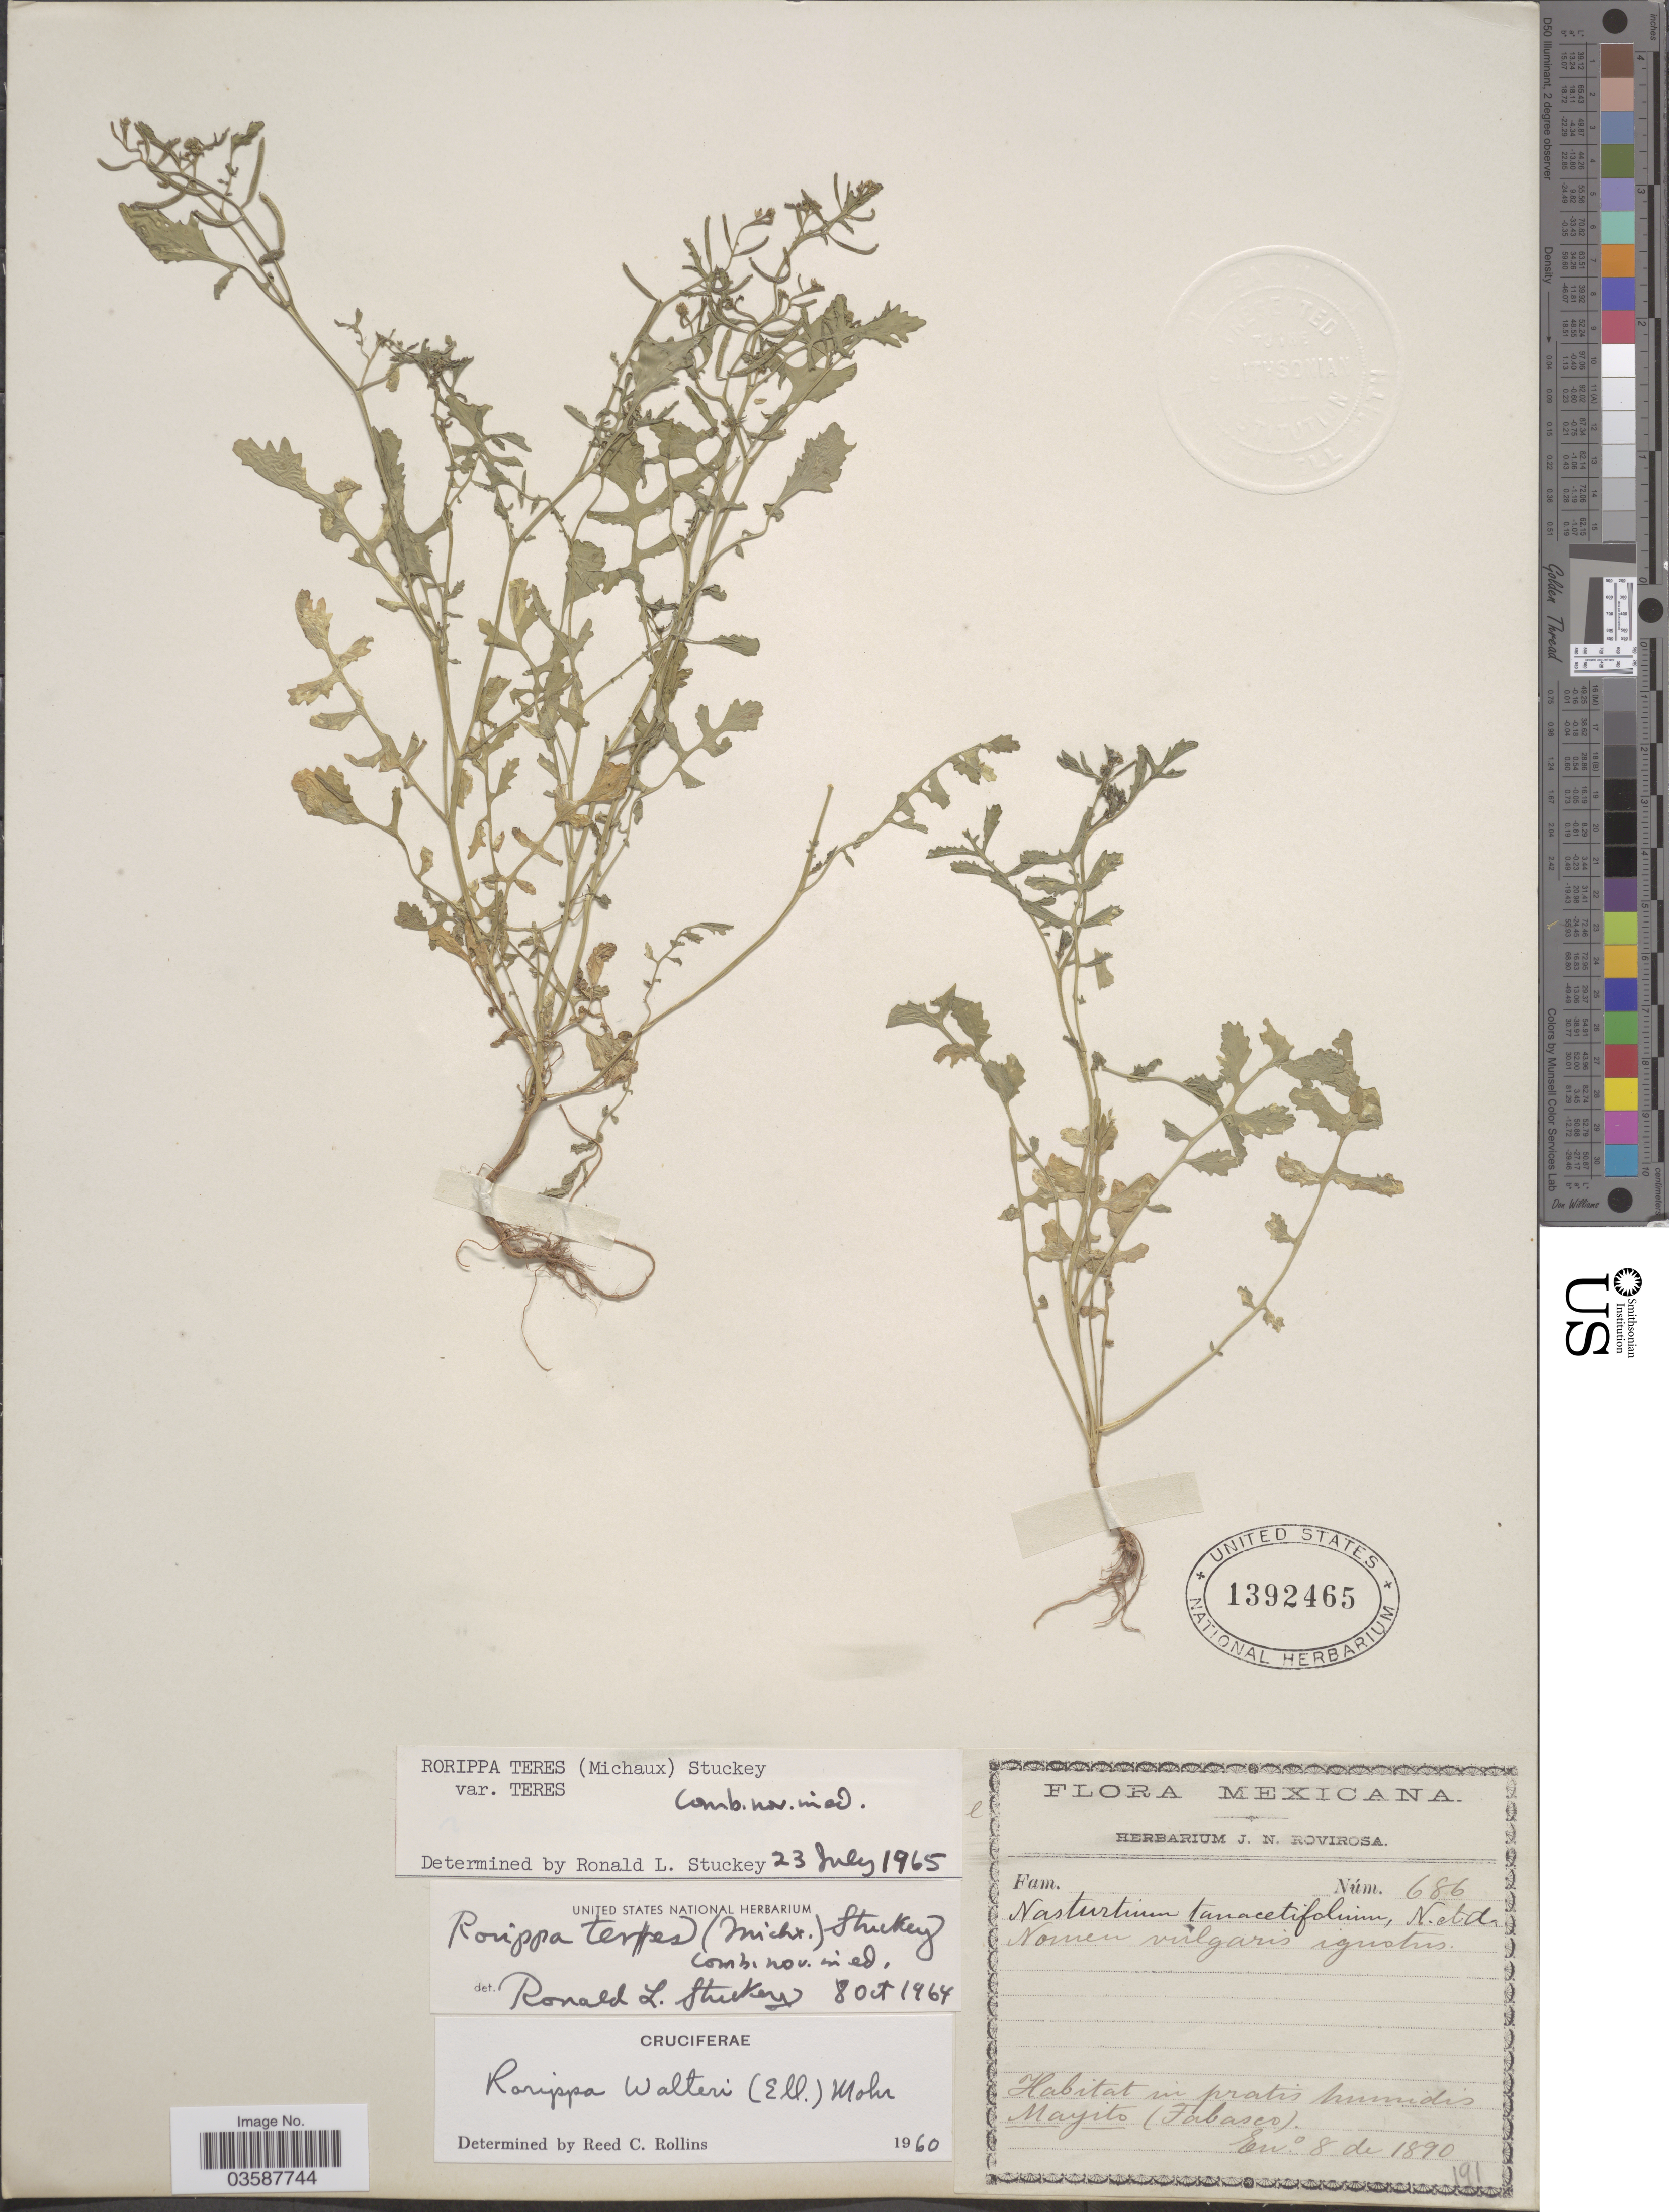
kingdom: Plantae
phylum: Tracheophyta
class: Magnoliopsida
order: Brassicales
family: Brassicaceae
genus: Rorippa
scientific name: Rorippa teres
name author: (Michx.) Stuckey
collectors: ex herb. J. N. Rovirosa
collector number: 686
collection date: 1890-01-08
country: Mexico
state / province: Tabasco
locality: In pratis humidis Mayito.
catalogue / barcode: US 1392465